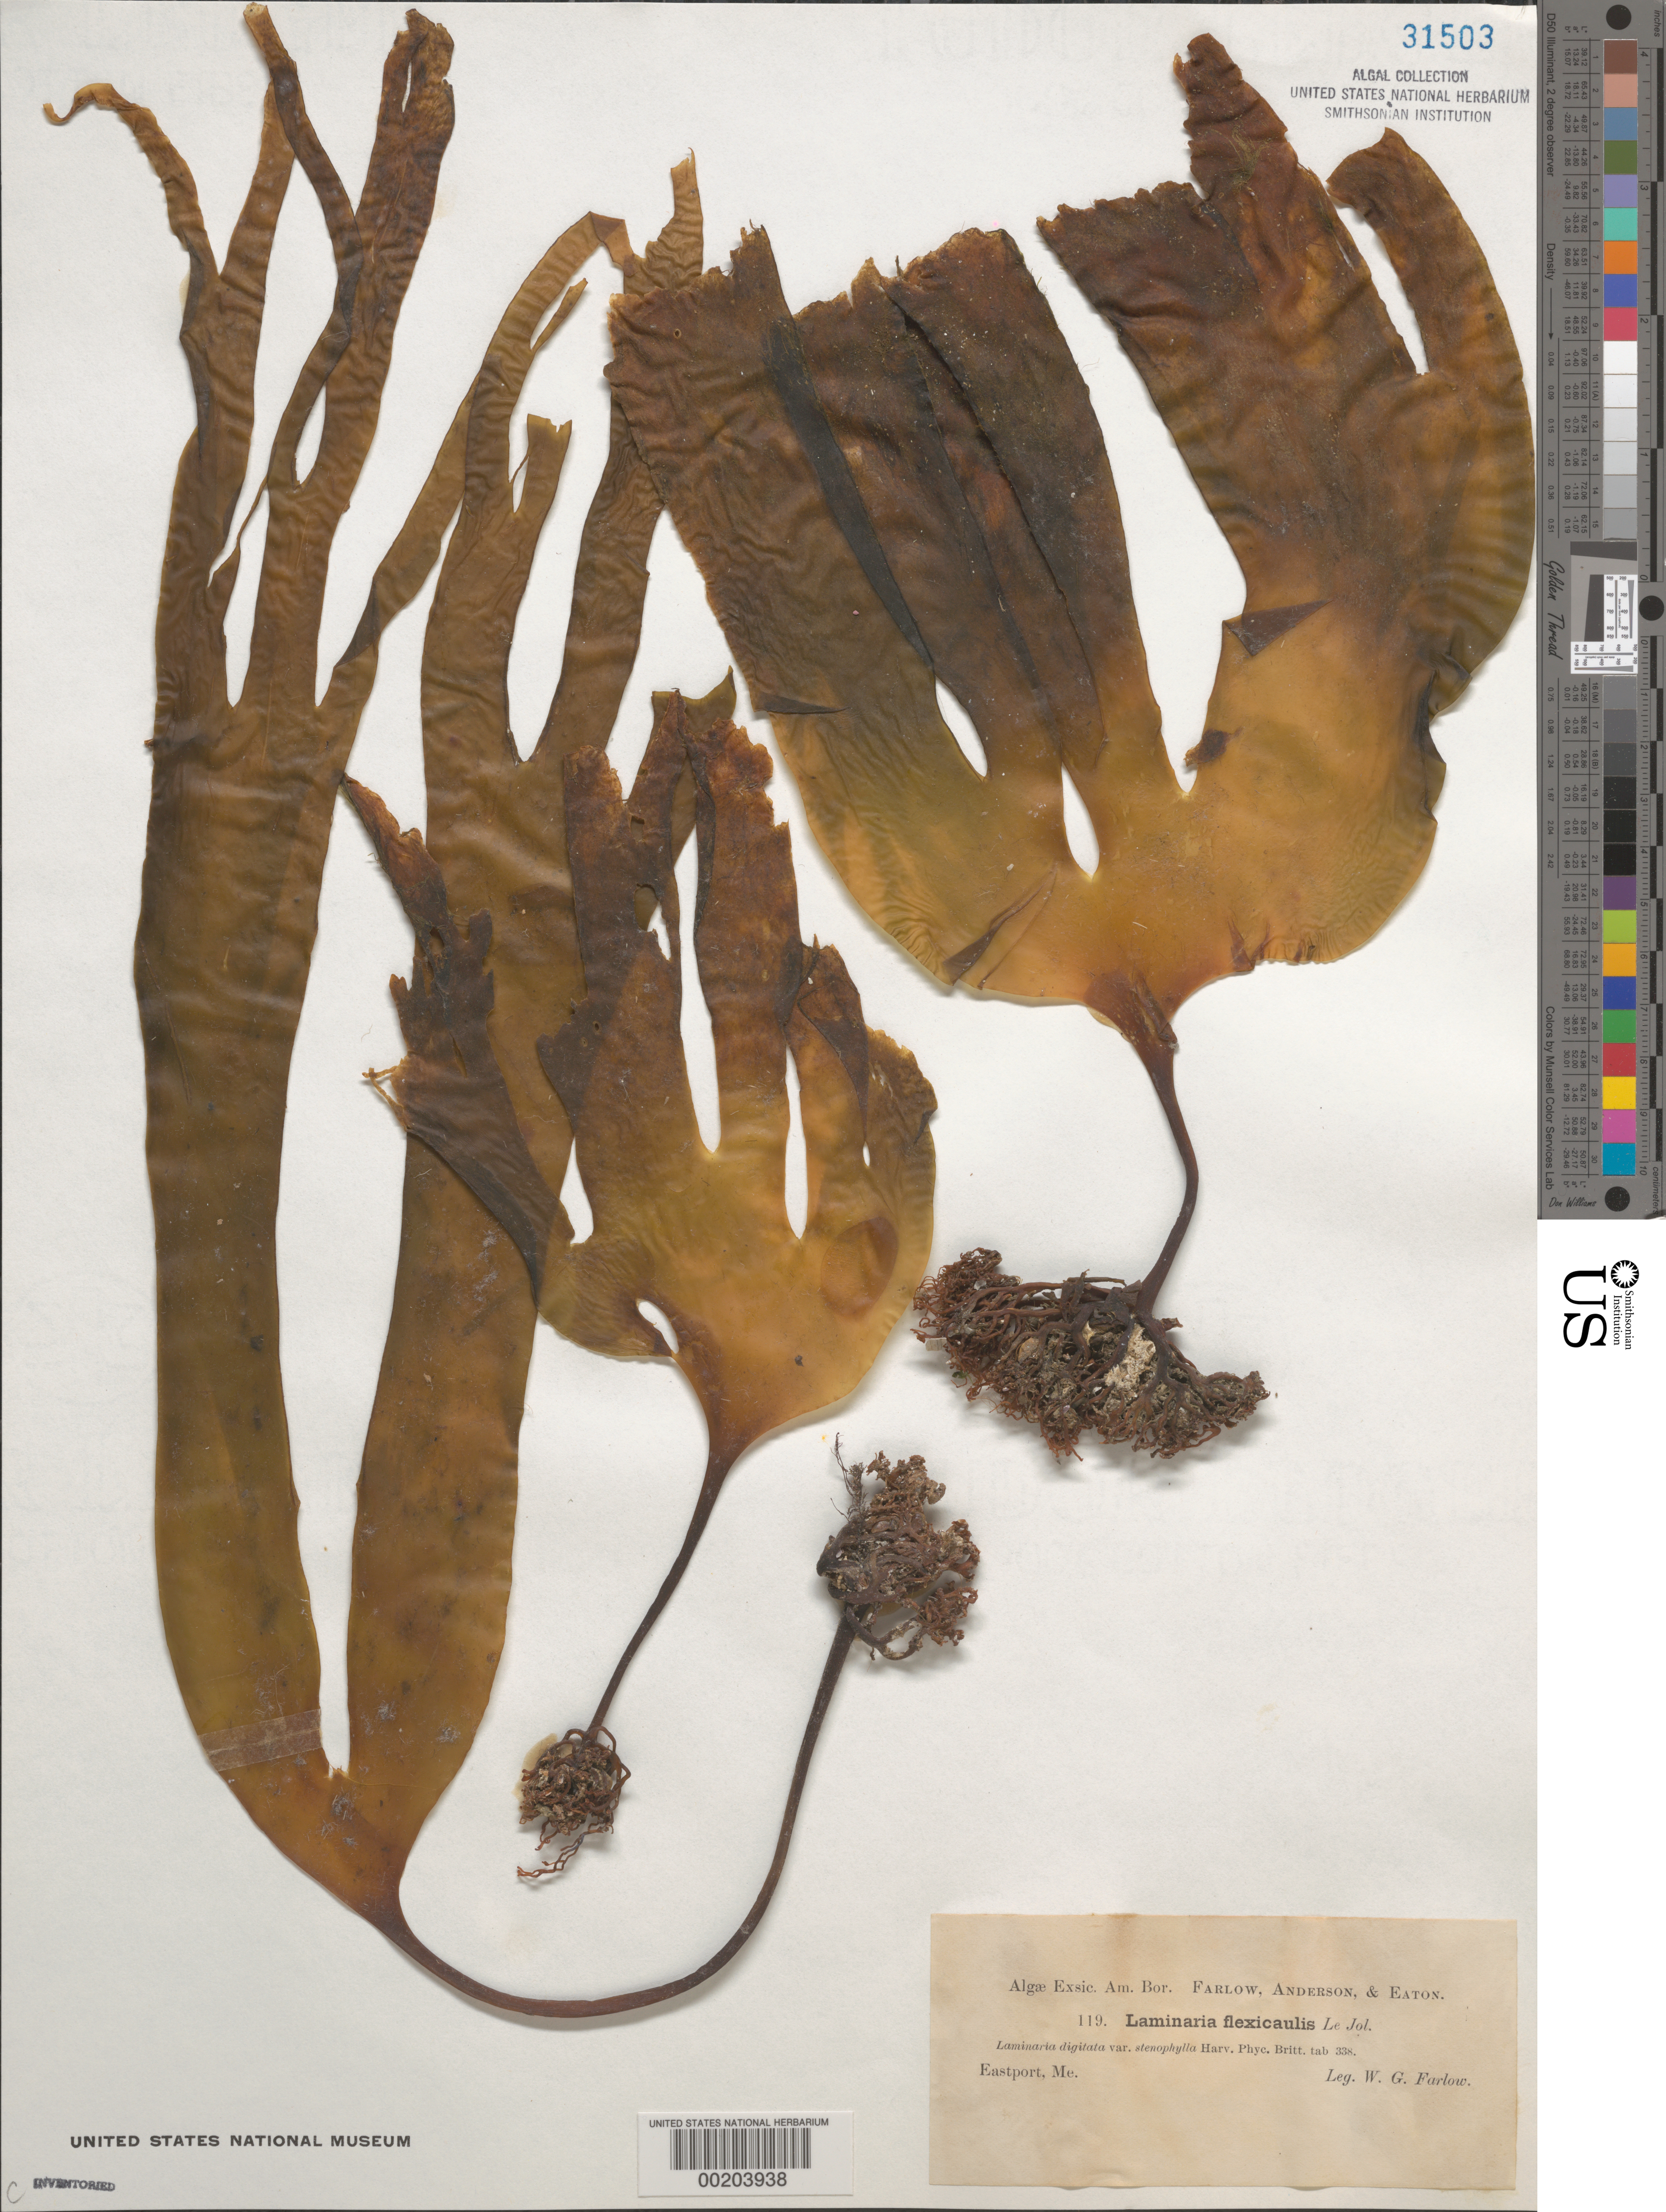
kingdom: Chromista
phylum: Ochrophyta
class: Phaeophyceae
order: Laminariales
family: Laminariaceae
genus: Laminaria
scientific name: Laminaria digitata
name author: (Hudson) J.V.Lamouroux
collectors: W. G. Farlow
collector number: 119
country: United States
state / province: Maine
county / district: Washington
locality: Eastport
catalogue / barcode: US 31503